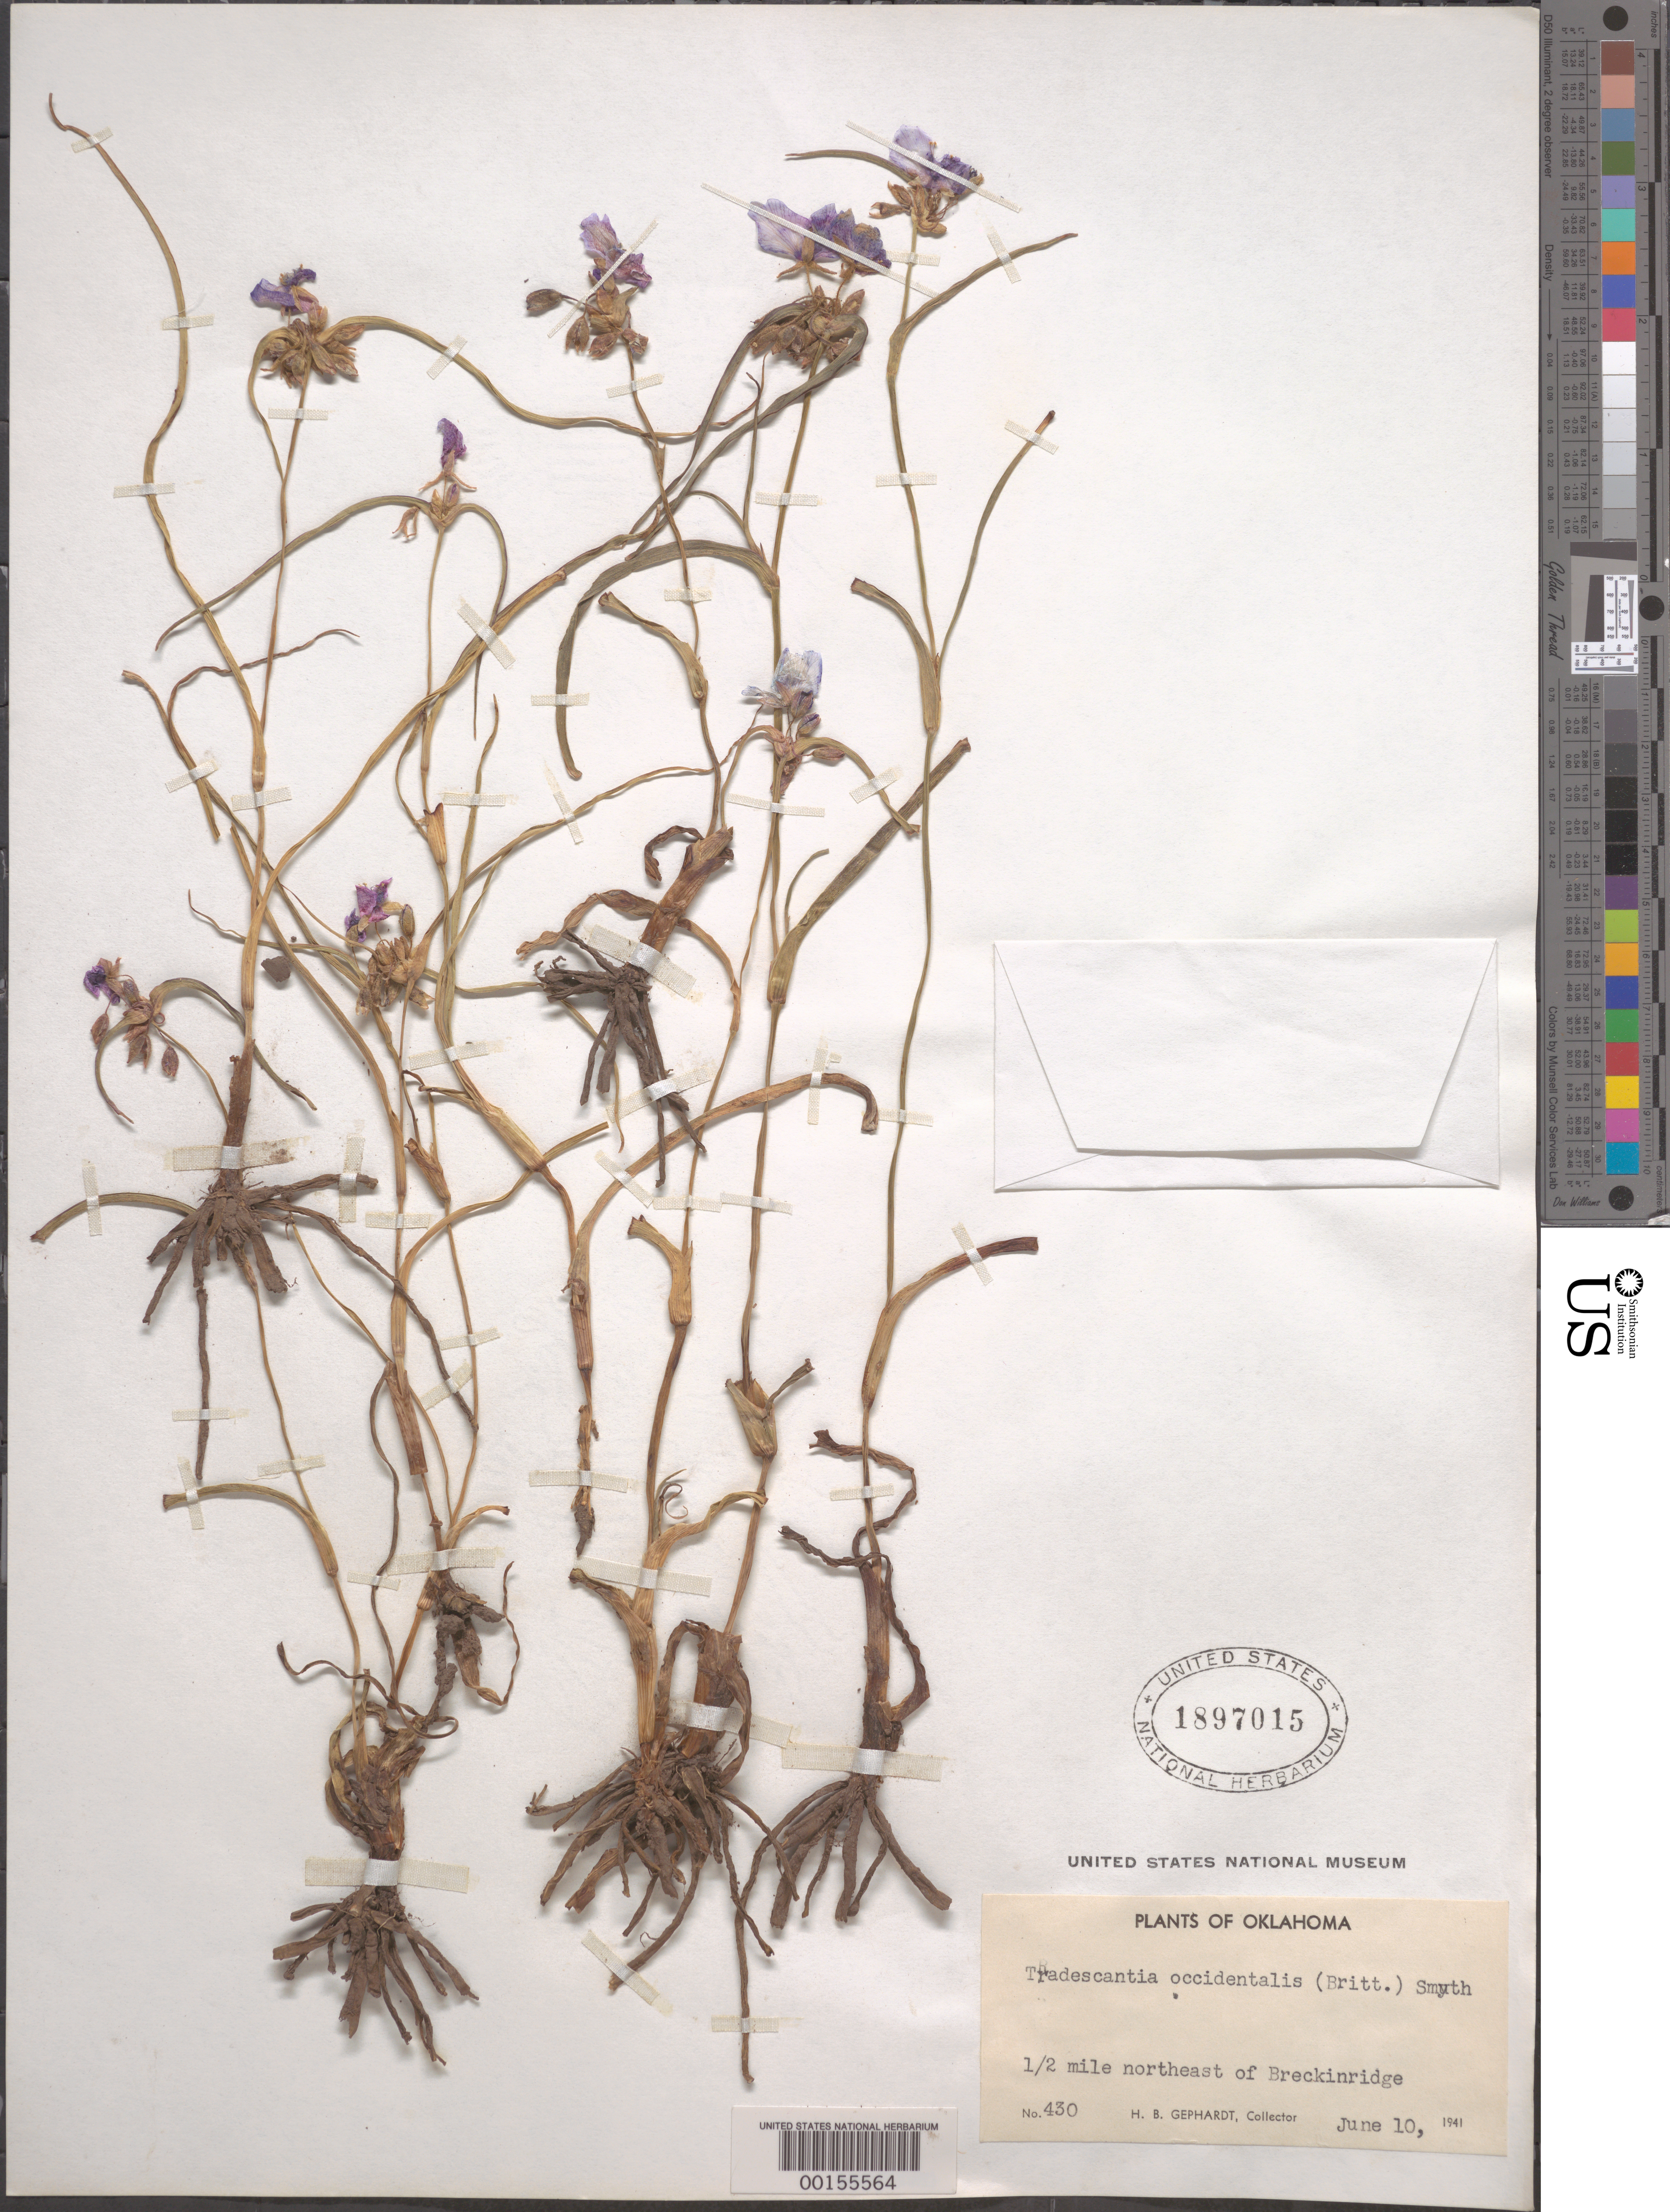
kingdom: Plantae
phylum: Tracheophyta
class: Liliopsida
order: Commelinales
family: Commelinaceae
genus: Tradescantia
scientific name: Tradescantia occidentalis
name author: (Britton) Smyth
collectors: H. Gephardt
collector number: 430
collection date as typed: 10 Jun 1941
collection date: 1941-06-10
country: United States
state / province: Oklahoma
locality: Ne breckinridge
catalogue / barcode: US 1897015